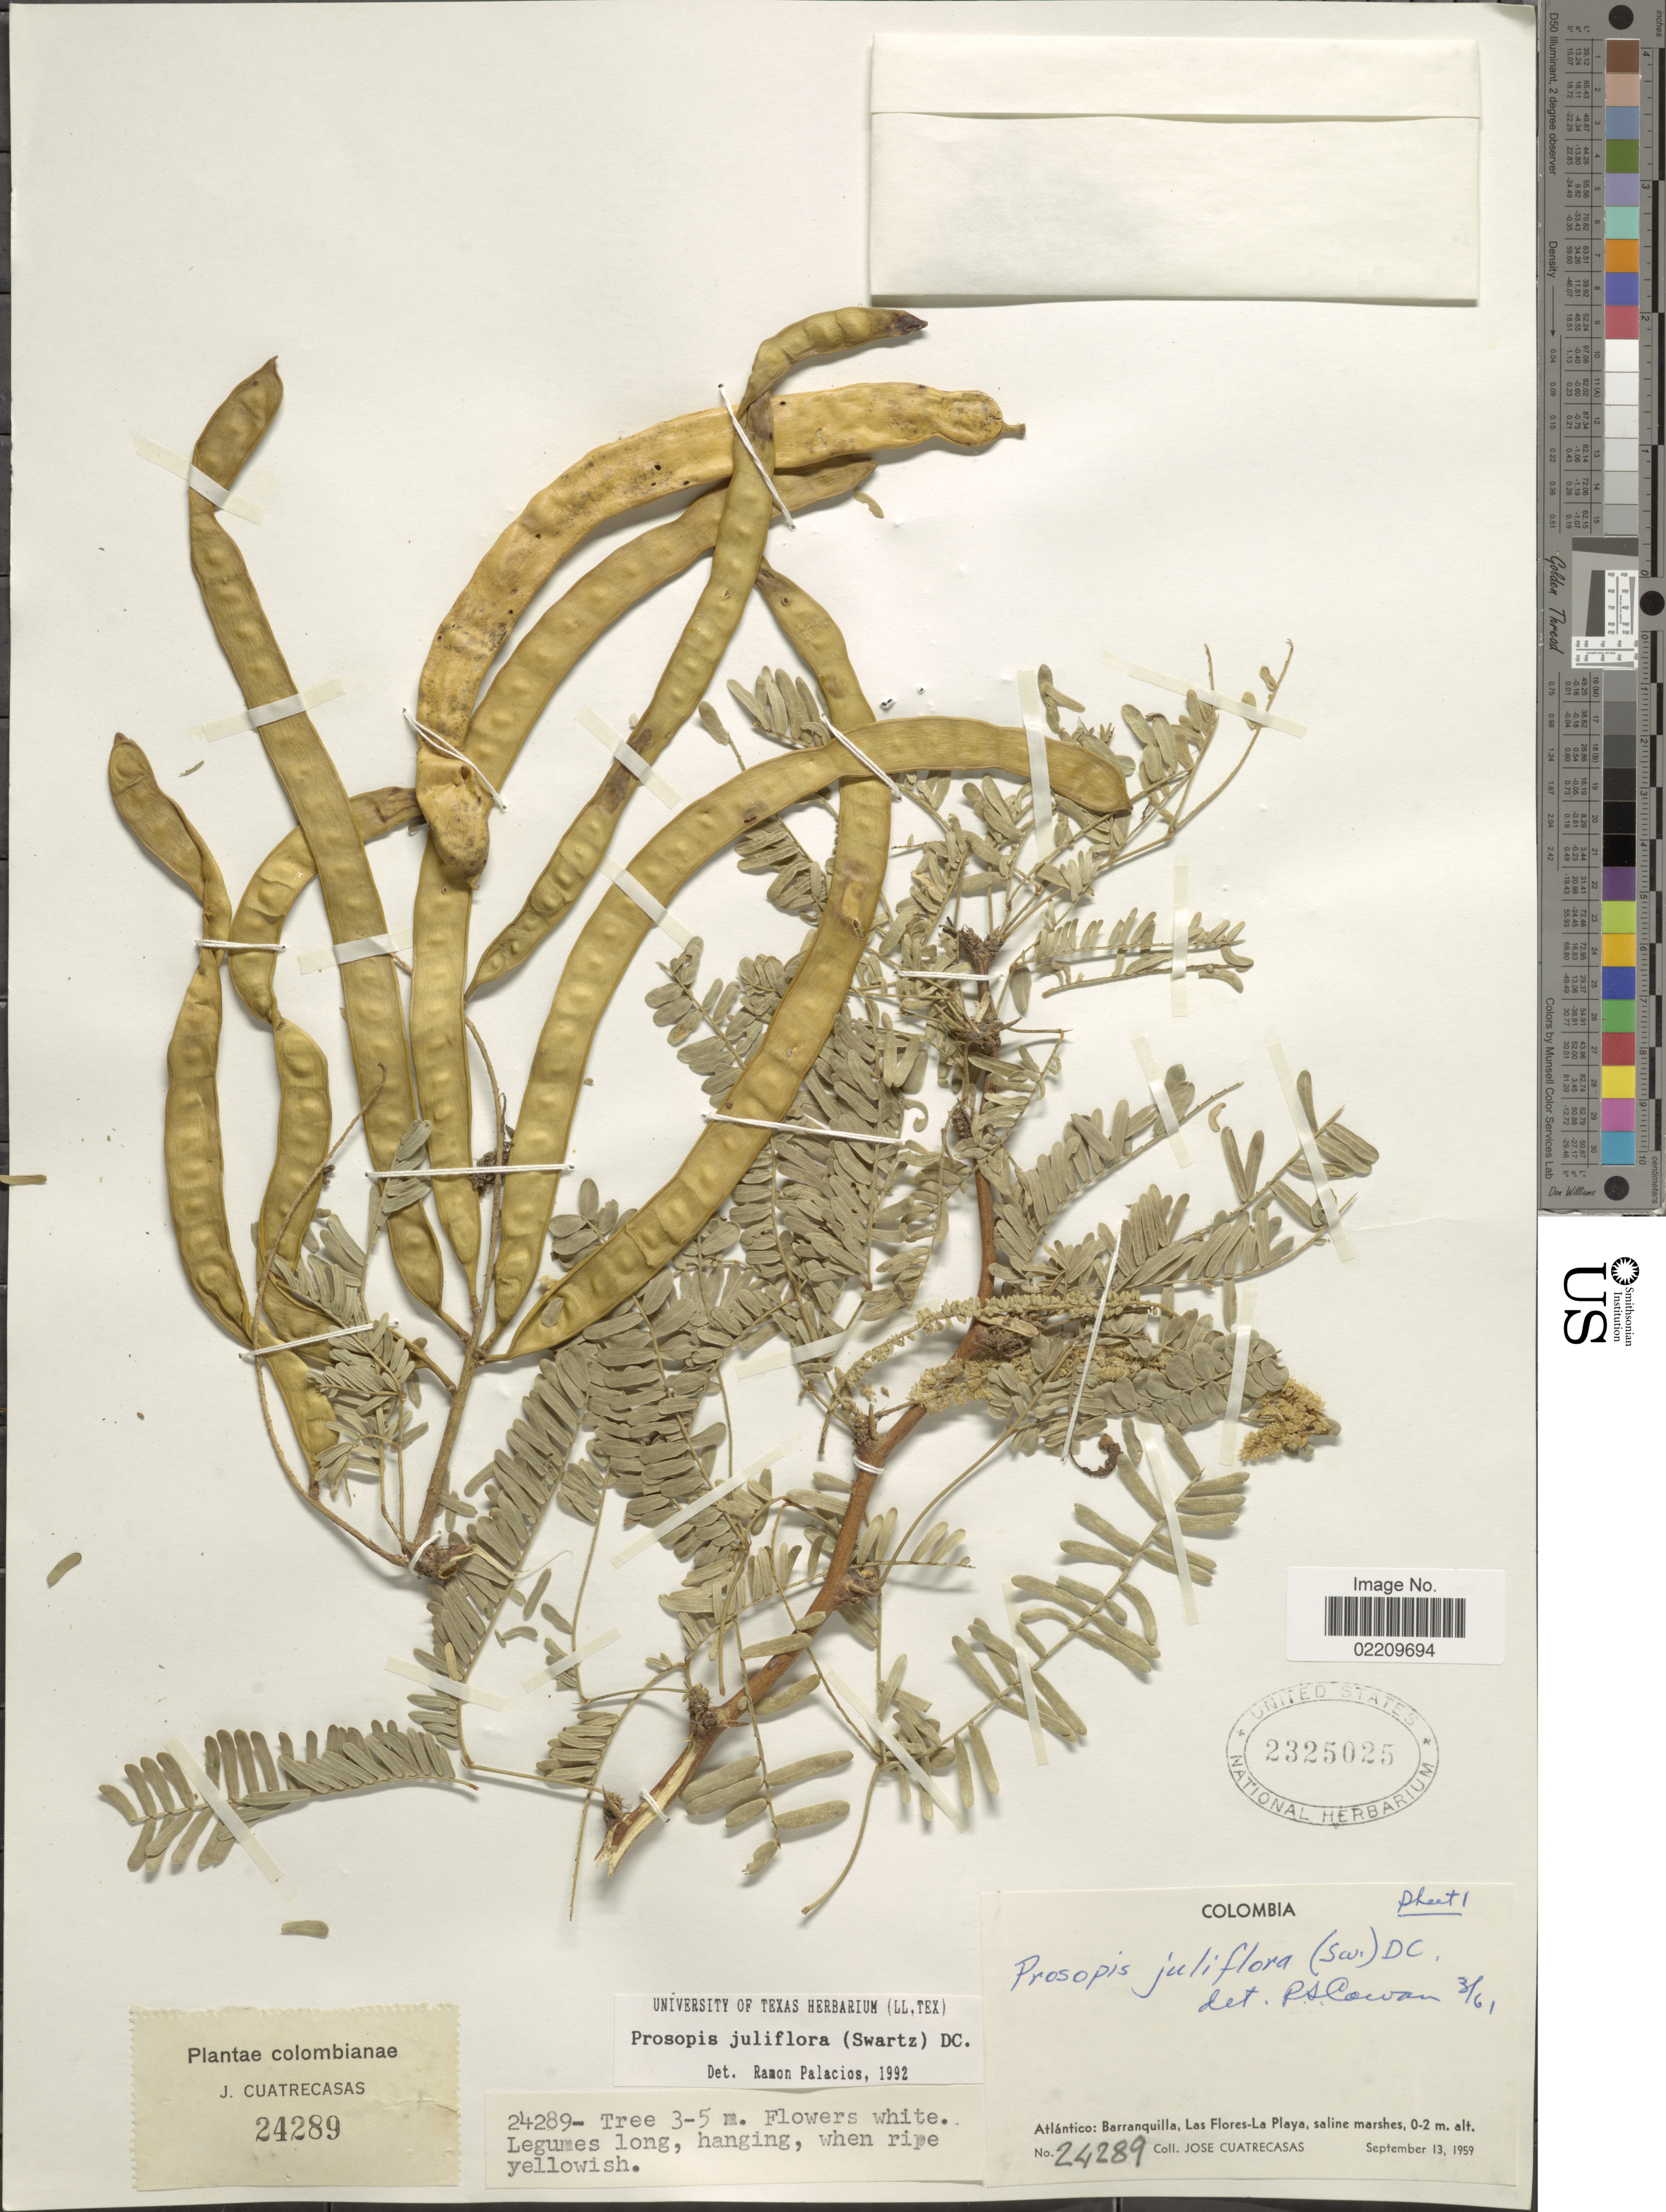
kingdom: Plantae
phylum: Tracheophyta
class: Magnoliopsida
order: Fabales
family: Fabaceae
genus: Neltuma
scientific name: Neltuma juliflora var. juliflora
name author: (Sw.) Raf.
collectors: J. Cuatrecasas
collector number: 24289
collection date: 1959-09-13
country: Colombia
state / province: Atlántico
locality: Atlántico: Barranquilla, Las Flores-La Playa, saline marshes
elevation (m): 0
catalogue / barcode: US 2325025